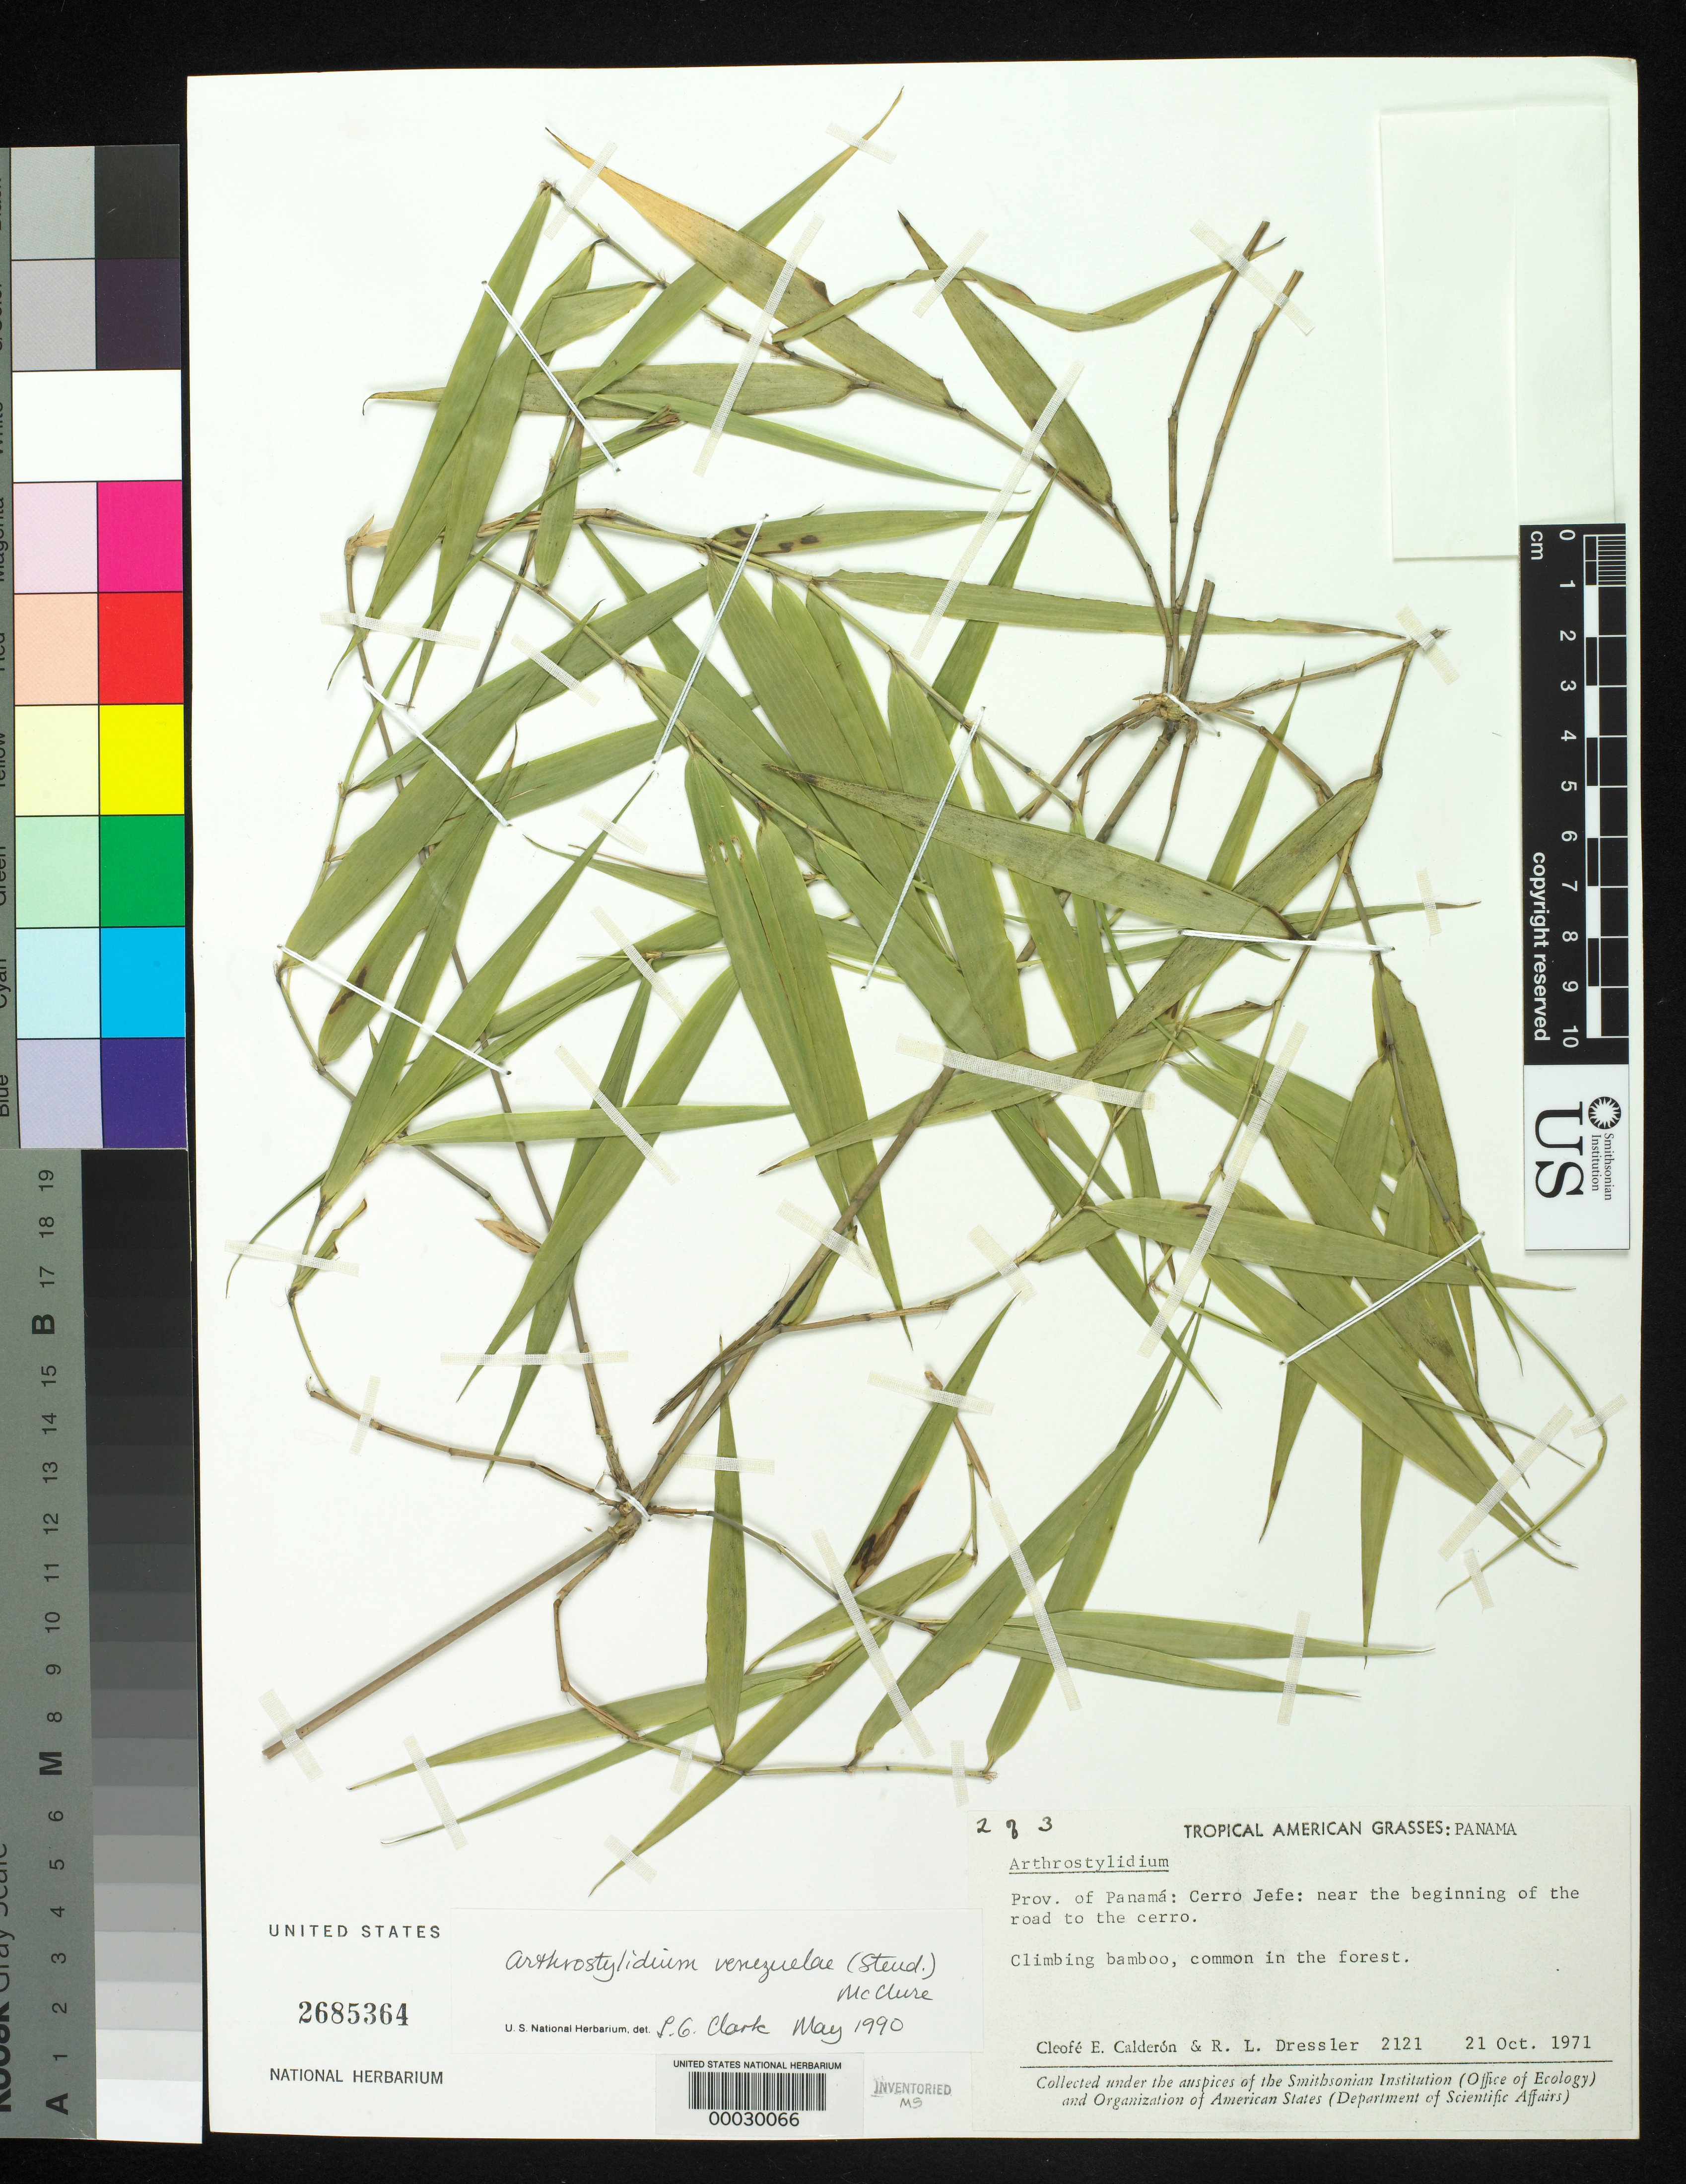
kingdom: Plantae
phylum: Tracheophyta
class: Liliopsida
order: Poales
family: Poaceae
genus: Arthrostylidium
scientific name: Arthrostylidium venezuelae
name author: (Steud.) McClure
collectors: C. E. Calderón & R. Dressler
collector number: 2121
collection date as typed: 21 Oct 1971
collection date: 1971-10-21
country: Panama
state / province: Panamá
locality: Cerro Jefe: near the beginning of the road to the Cerro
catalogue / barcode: US 2685364